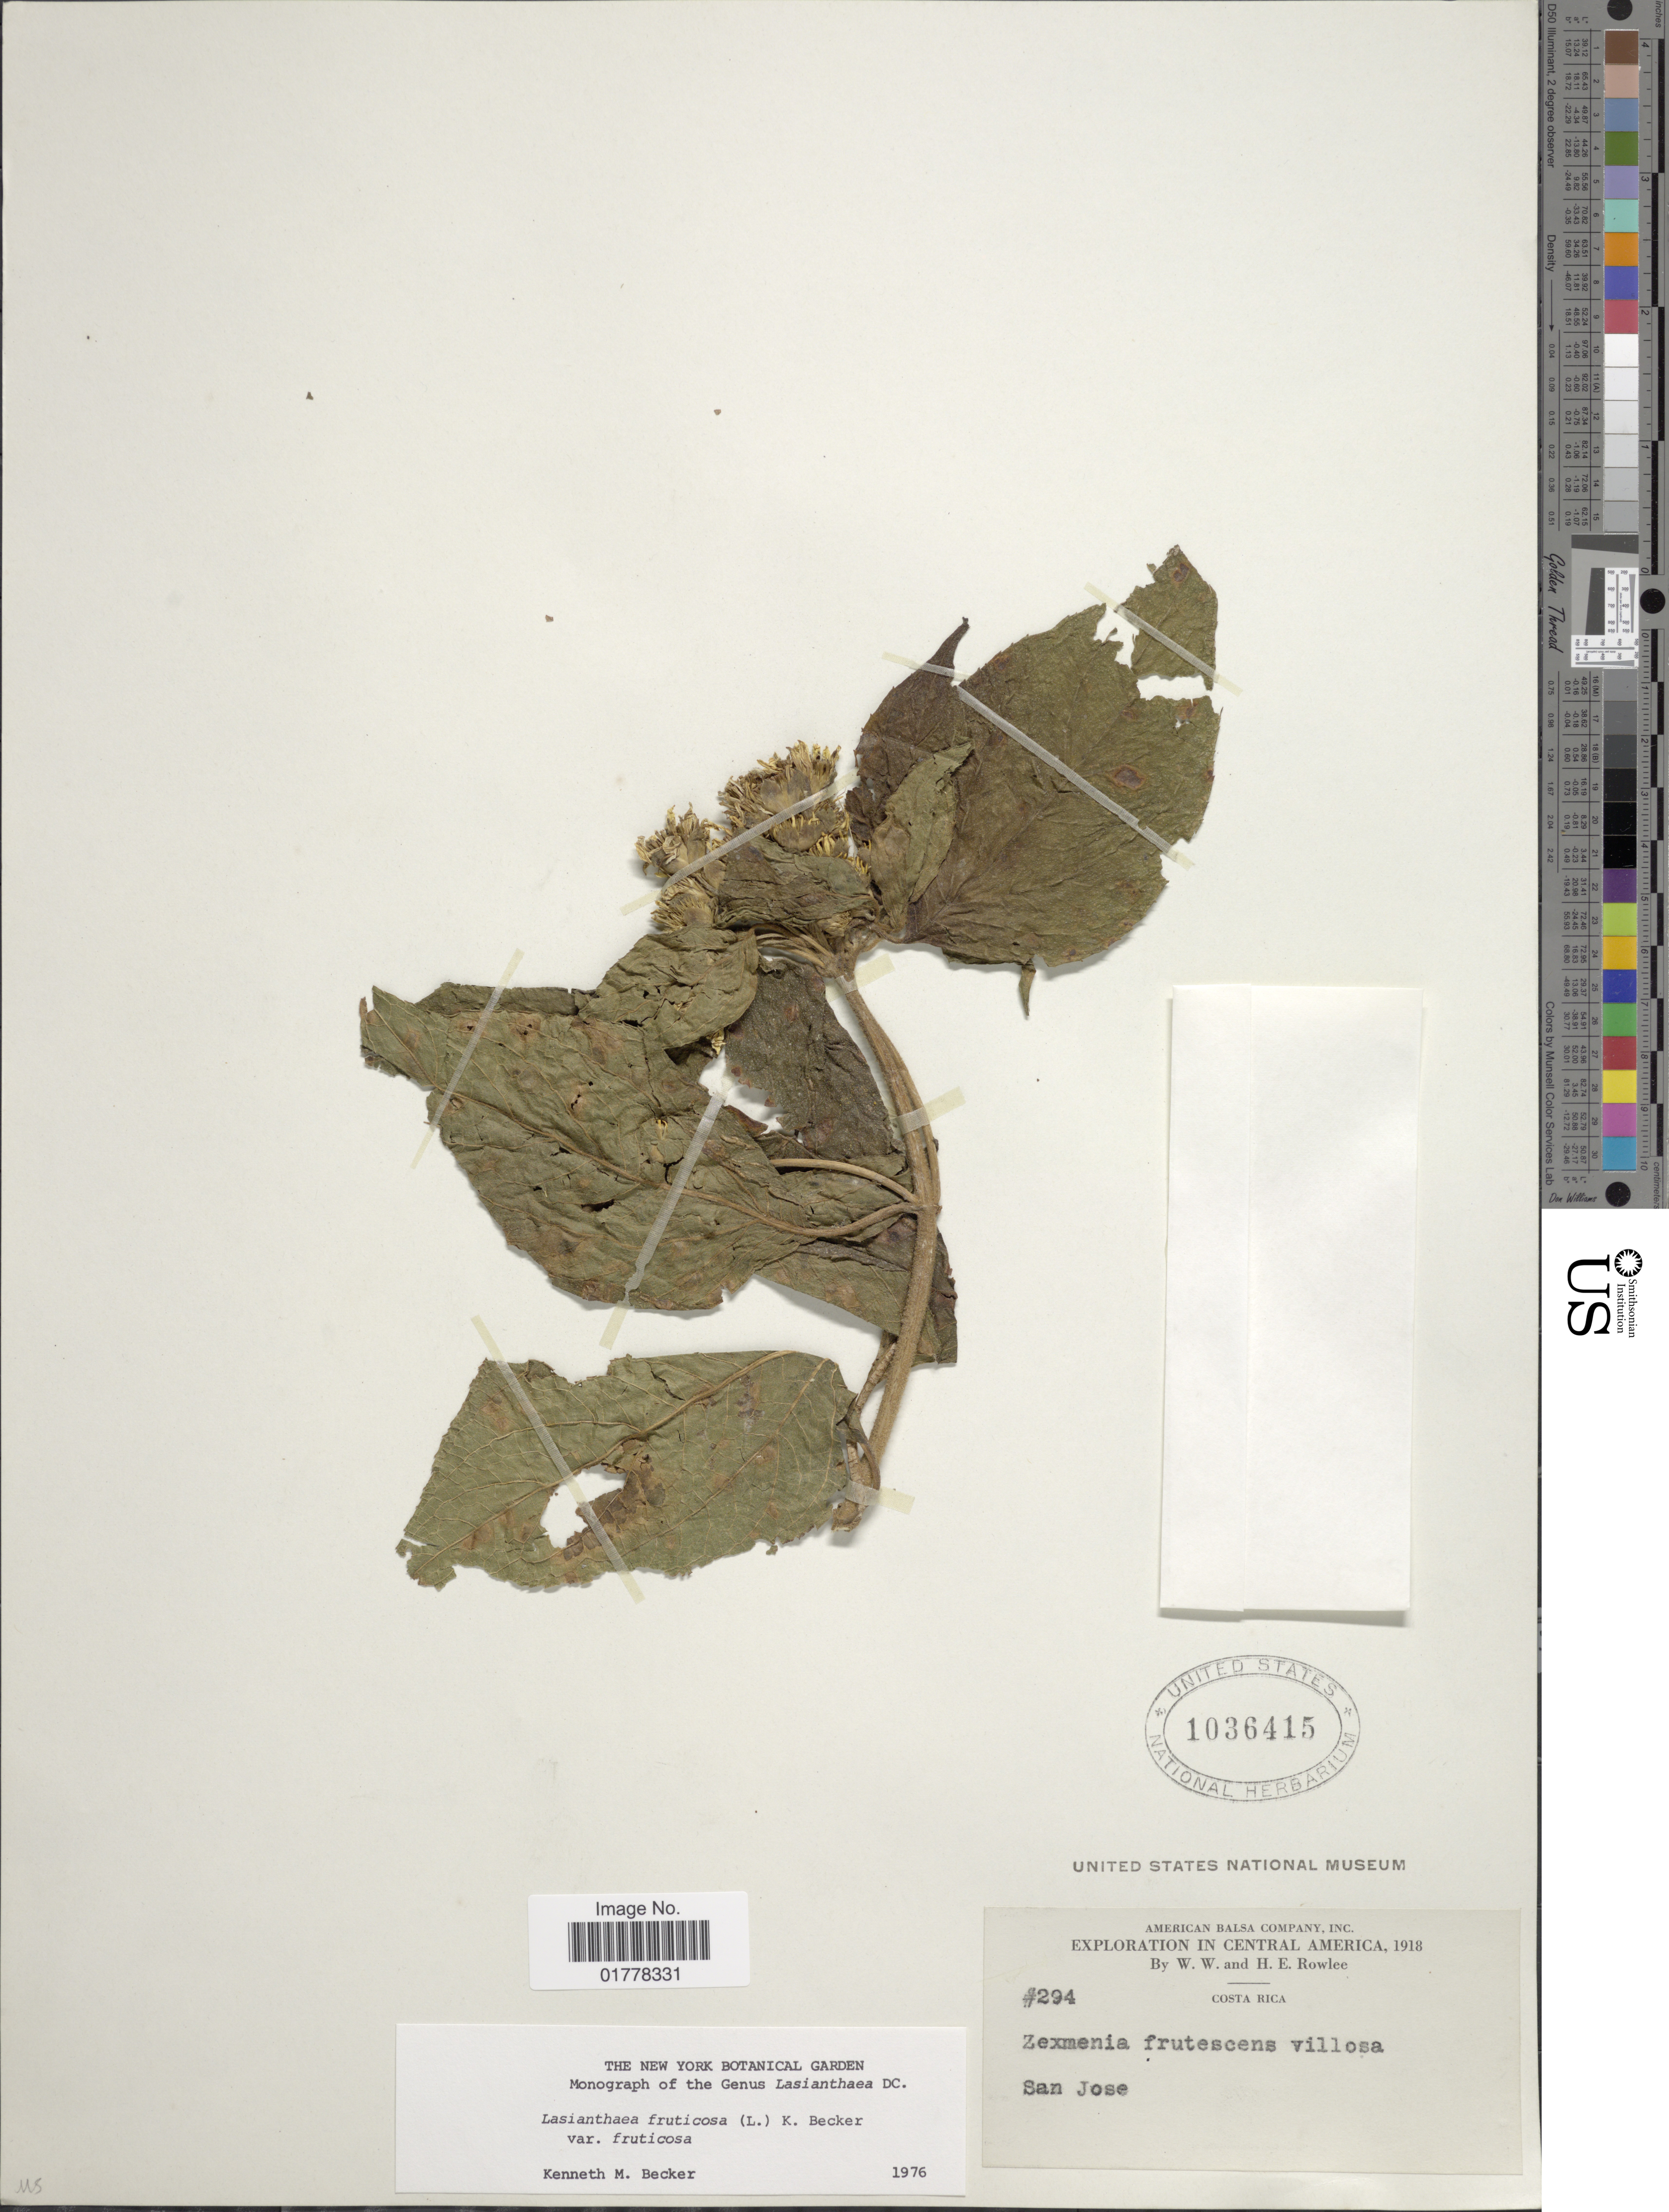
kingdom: Plantae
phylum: Tracheophyta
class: Magnoliopsida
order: Asterales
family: Asteraceae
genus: Lasianthaea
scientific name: Lasianthaea fruticosa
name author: (L.) K.M. Becker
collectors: W. W. Rowlee & H. E. Rowlee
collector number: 294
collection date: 1918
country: Costa Rica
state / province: San José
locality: Central America. San Jose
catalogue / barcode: US 1036415